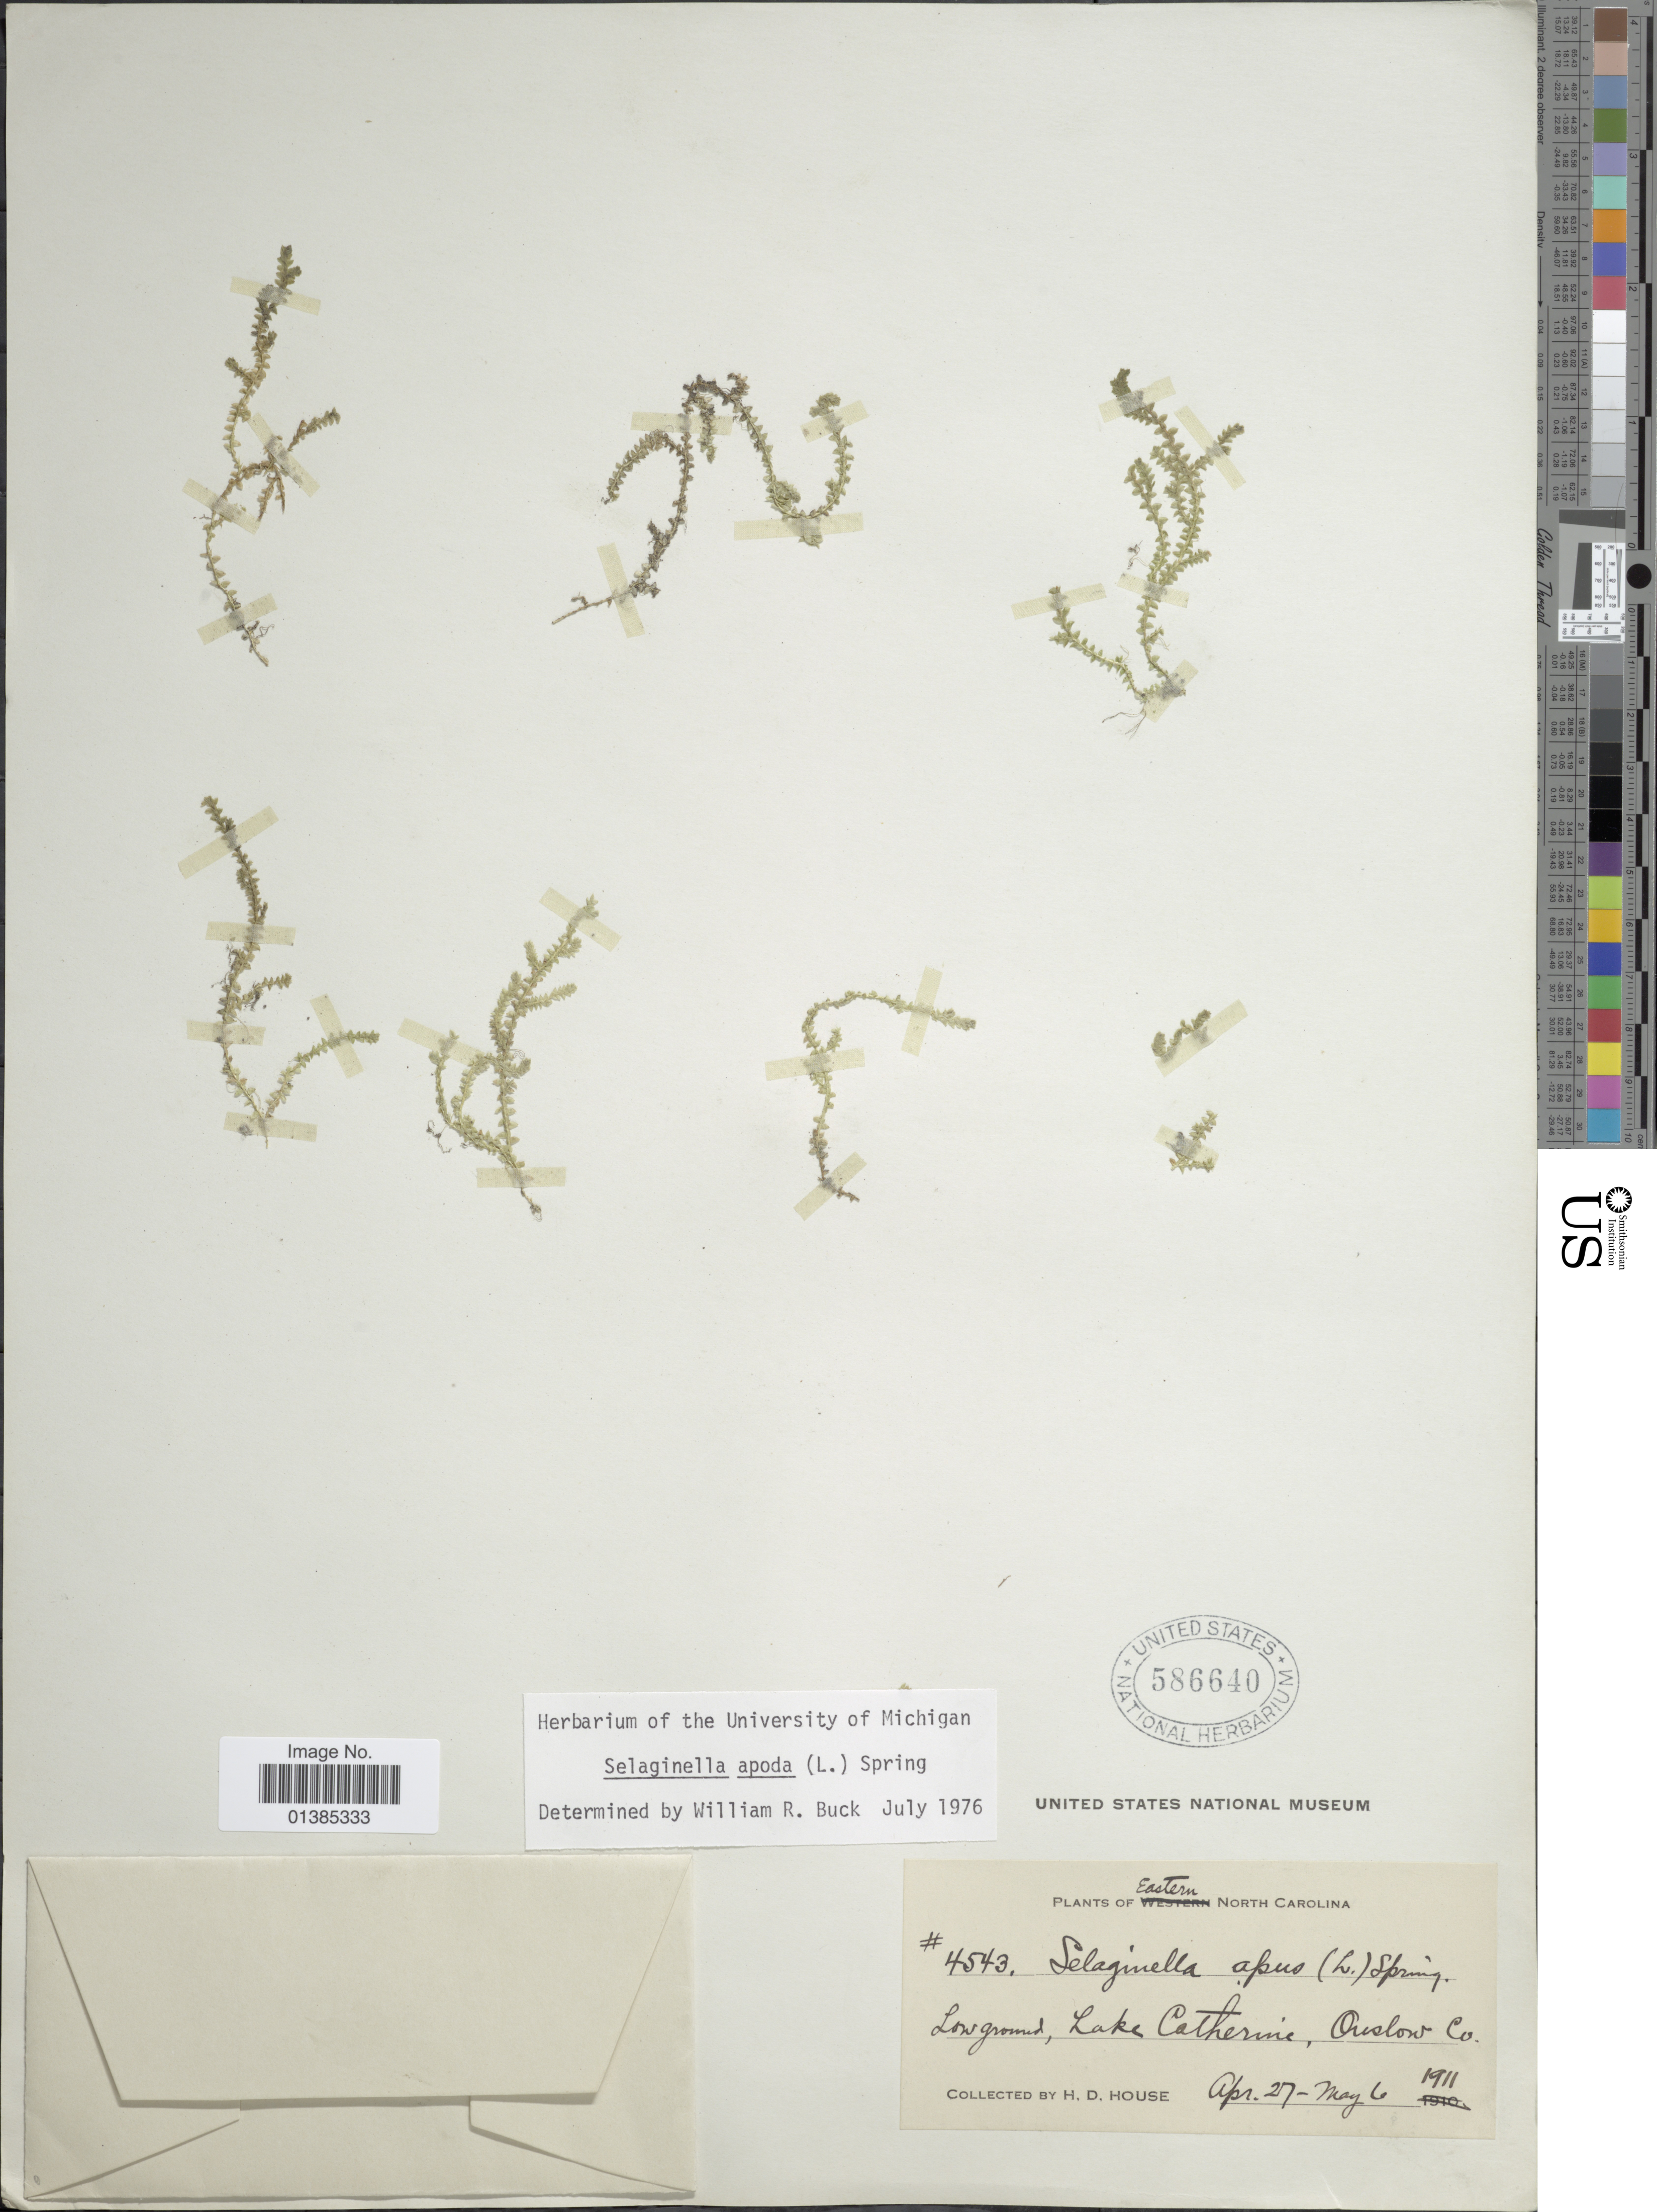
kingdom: Plantae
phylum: Tracheophyta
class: Lycopodiopsida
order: Selaginellales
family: Selaginellaceae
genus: Selaginella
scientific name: Selaginella apus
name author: Spring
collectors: H. D. House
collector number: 4543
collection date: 1911-04-27/1911-05-06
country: United States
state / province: North Carolina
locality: Eastern North Carolina. Low ground, Lake Catherine, Onslow Co.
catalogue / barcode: US 586640